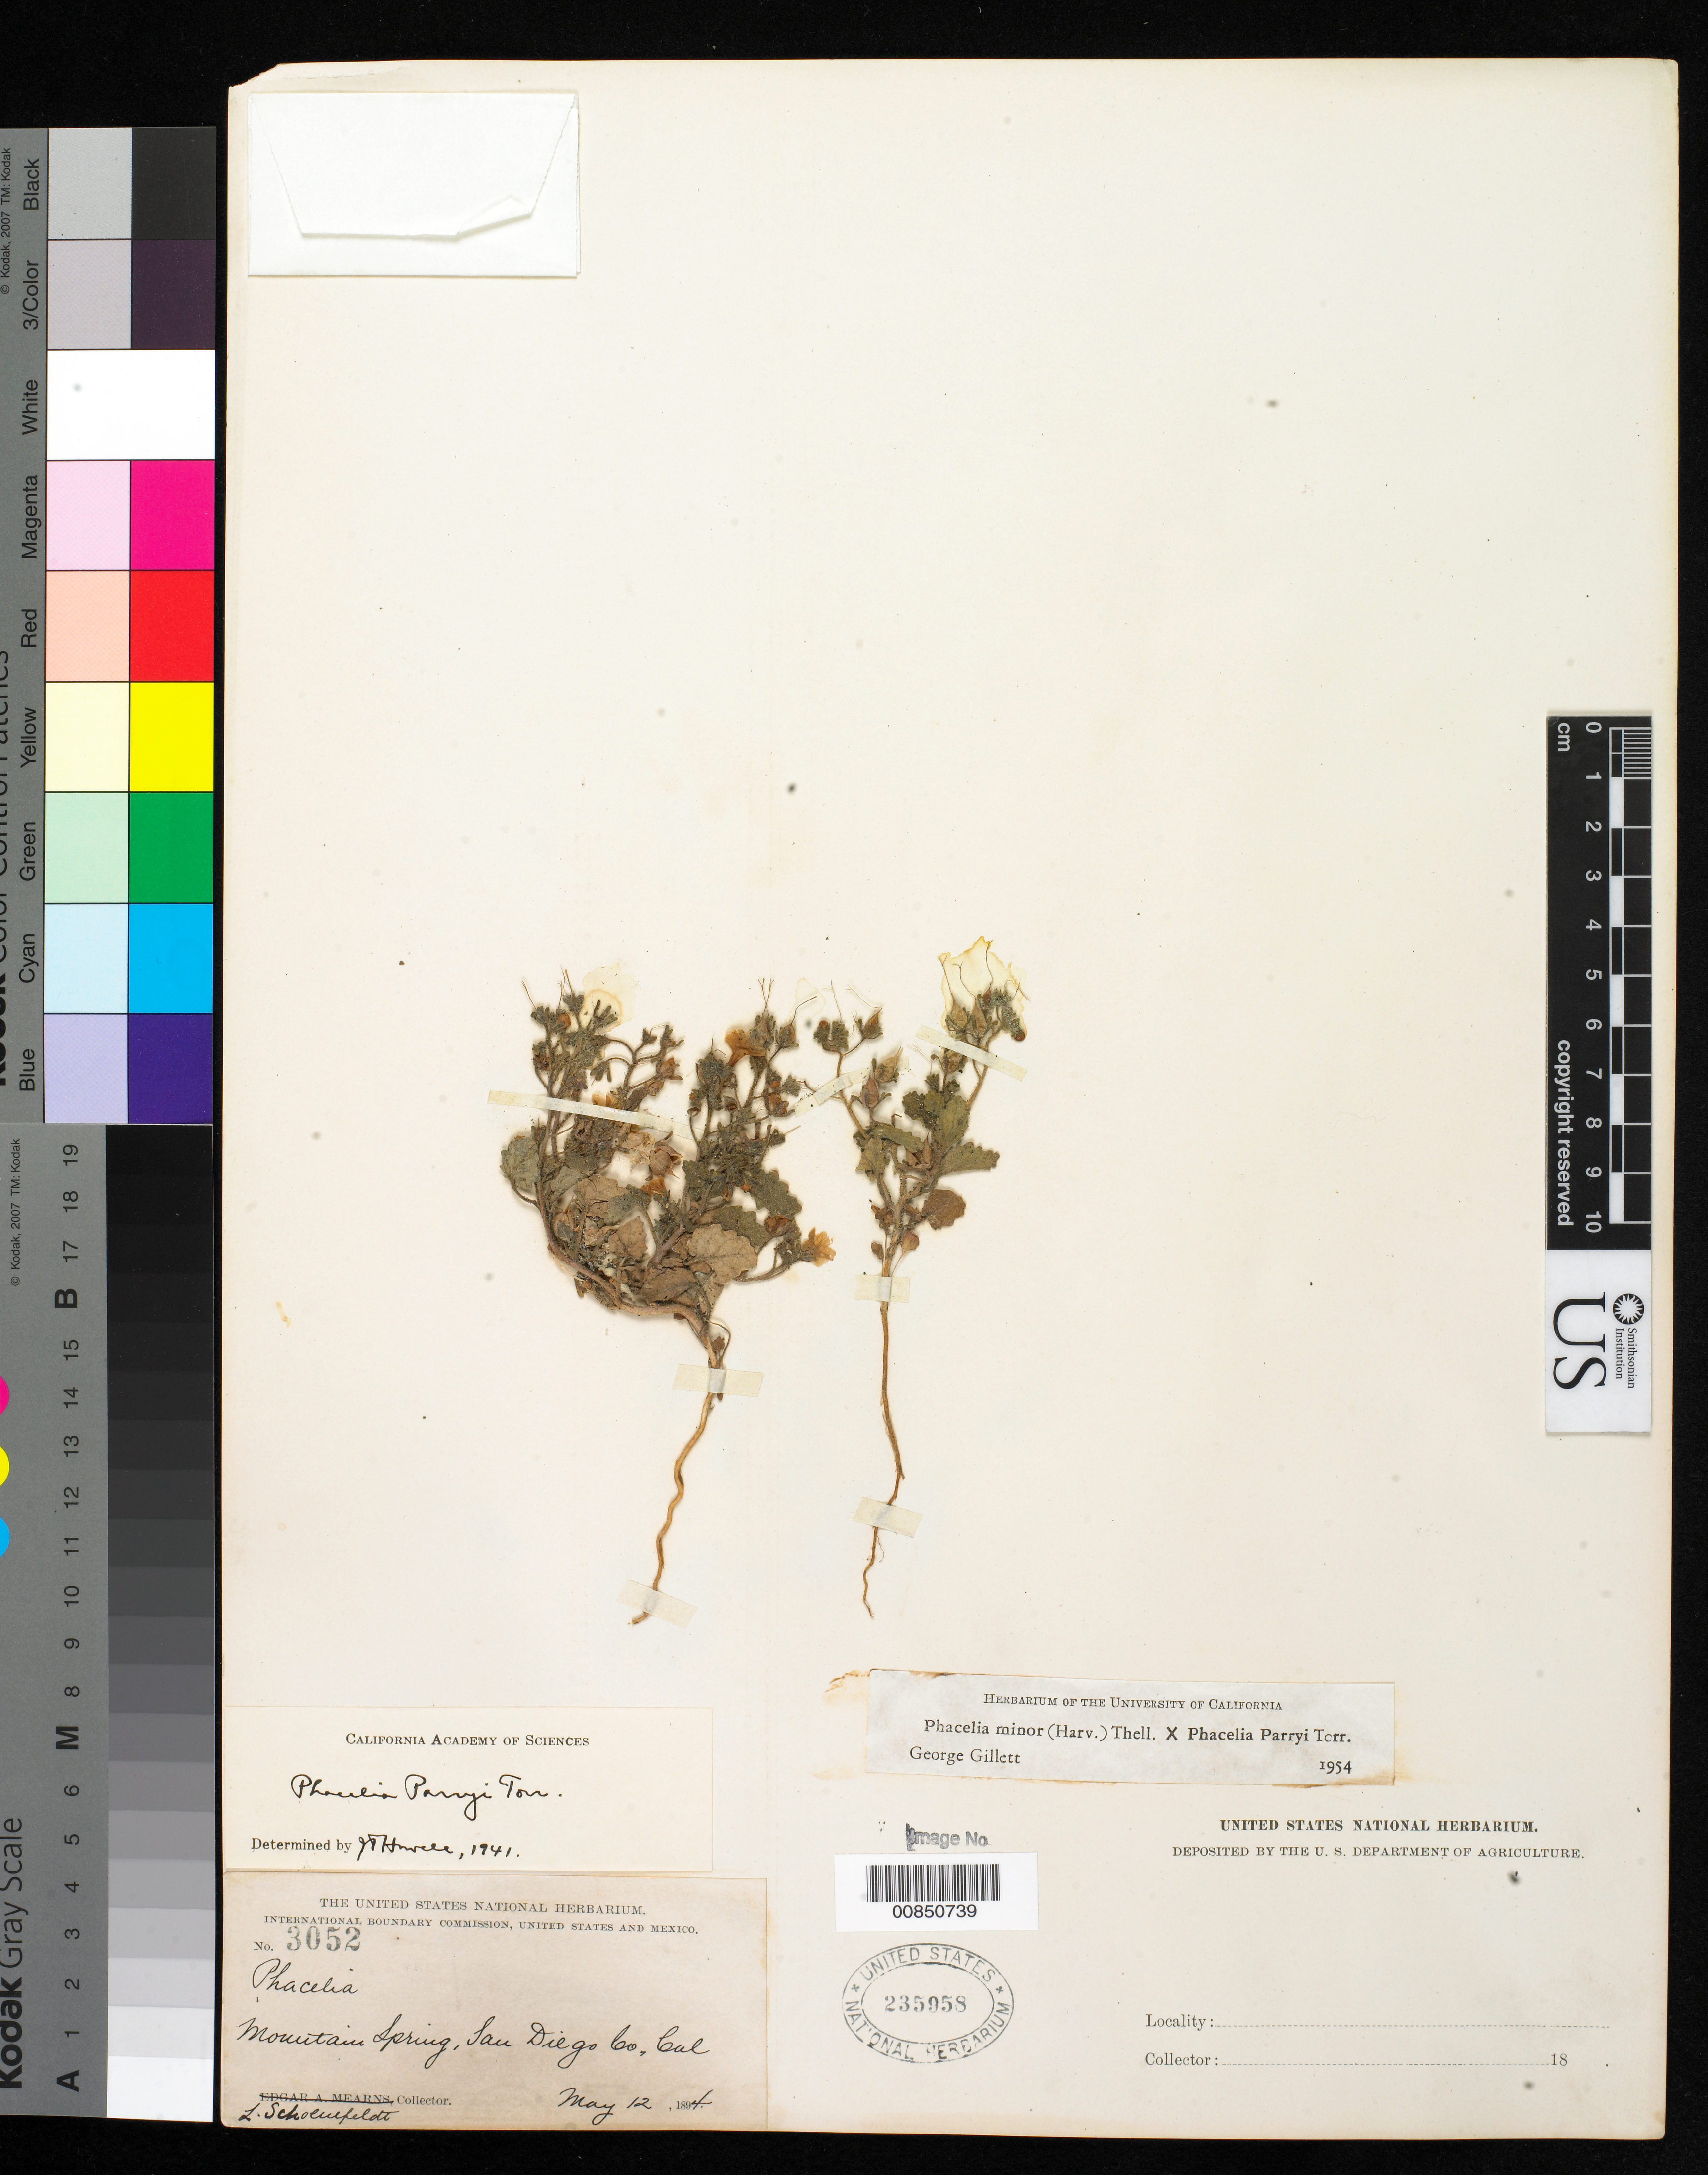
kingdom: Plantae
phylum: Tracheophyta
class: Magnoliopsida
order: Boraginales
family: Hydrophyllaceae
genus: Phacelia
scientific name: Phacelia minor x P. parryi Torr. in Emory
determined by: Gillett, G. W.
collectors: L. Schoenfeldt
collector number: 3052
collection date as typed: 12 May 1894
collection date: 1894-05-12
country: United States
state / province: California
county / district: San Diego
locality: Mountain Spring, San Diego County, California.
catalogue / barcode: US 235958